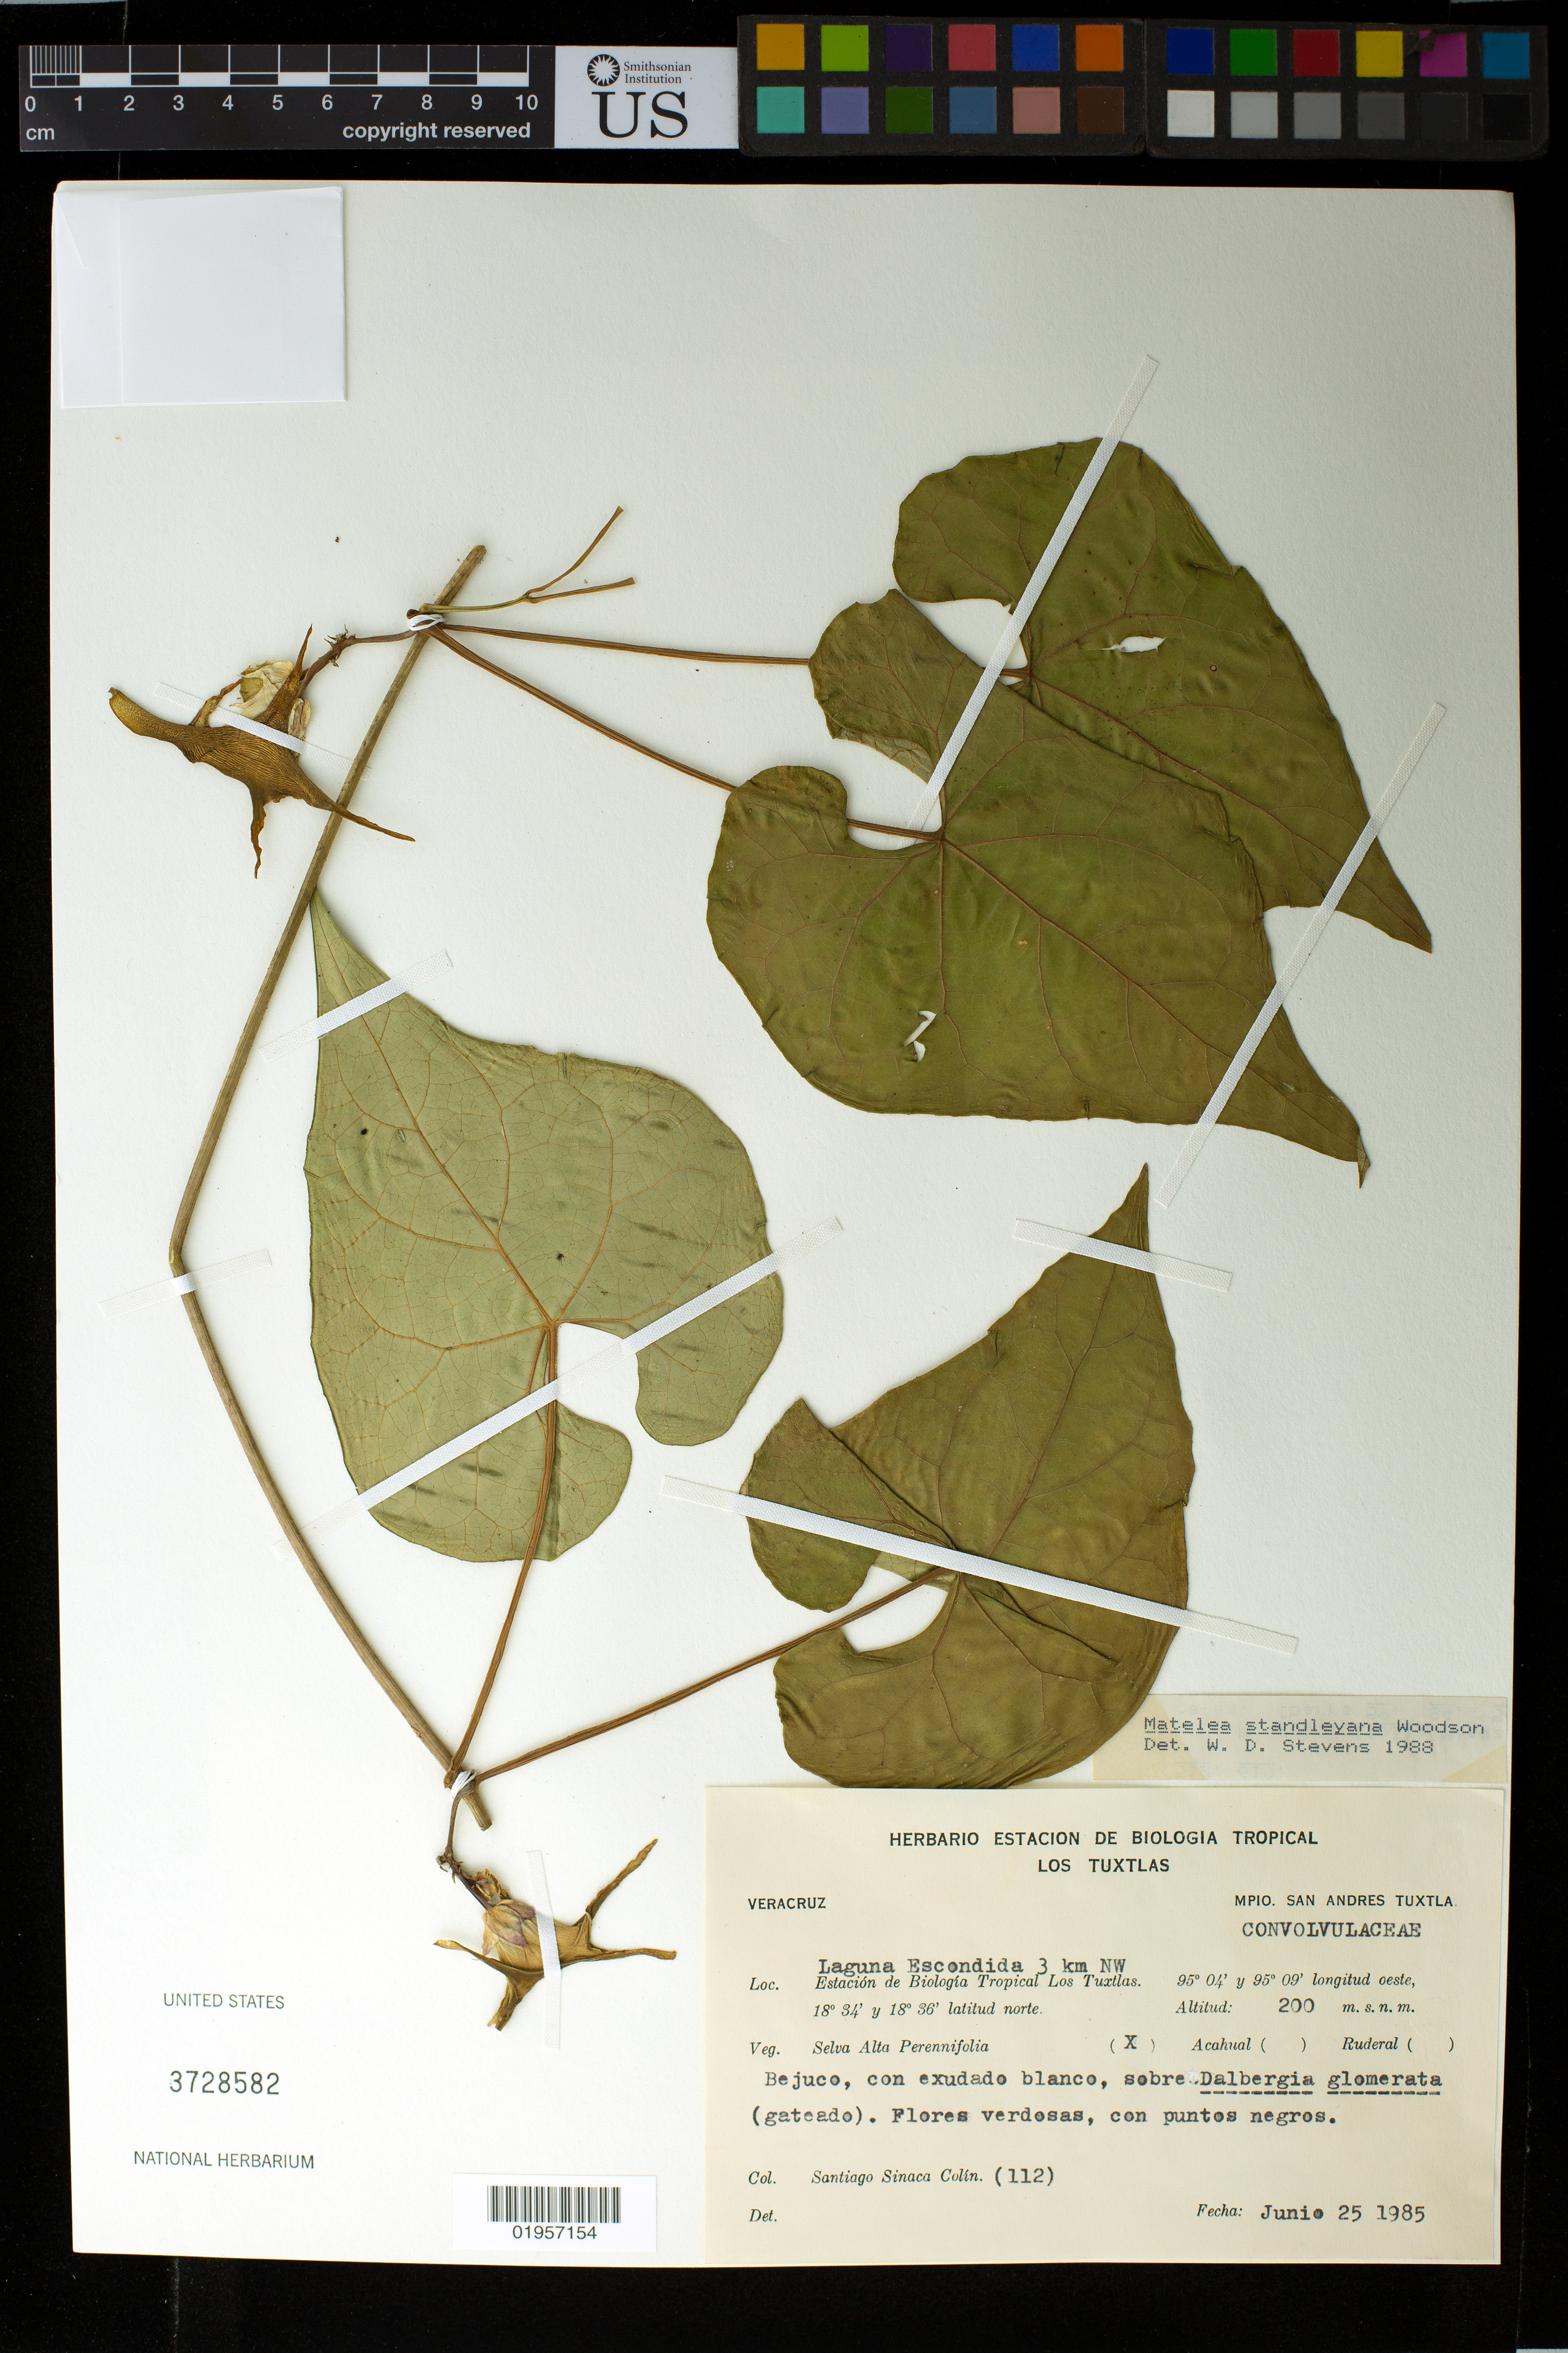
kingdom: Plantae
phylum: Tracheophyta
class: Magnoliopsida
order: Gentianales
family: Apocynaceae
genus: Matelea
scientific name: Matelea standleyana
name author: Woodson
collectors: S. Sinaca-Colin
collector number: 112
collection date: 1985-06-25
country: Mexico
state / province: Veracruz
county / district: San Andres Tuxtla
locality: Laguna Escondida 3 km NW Los Tuxtlas Biological Station.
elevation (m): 200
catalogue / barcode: US 3728582